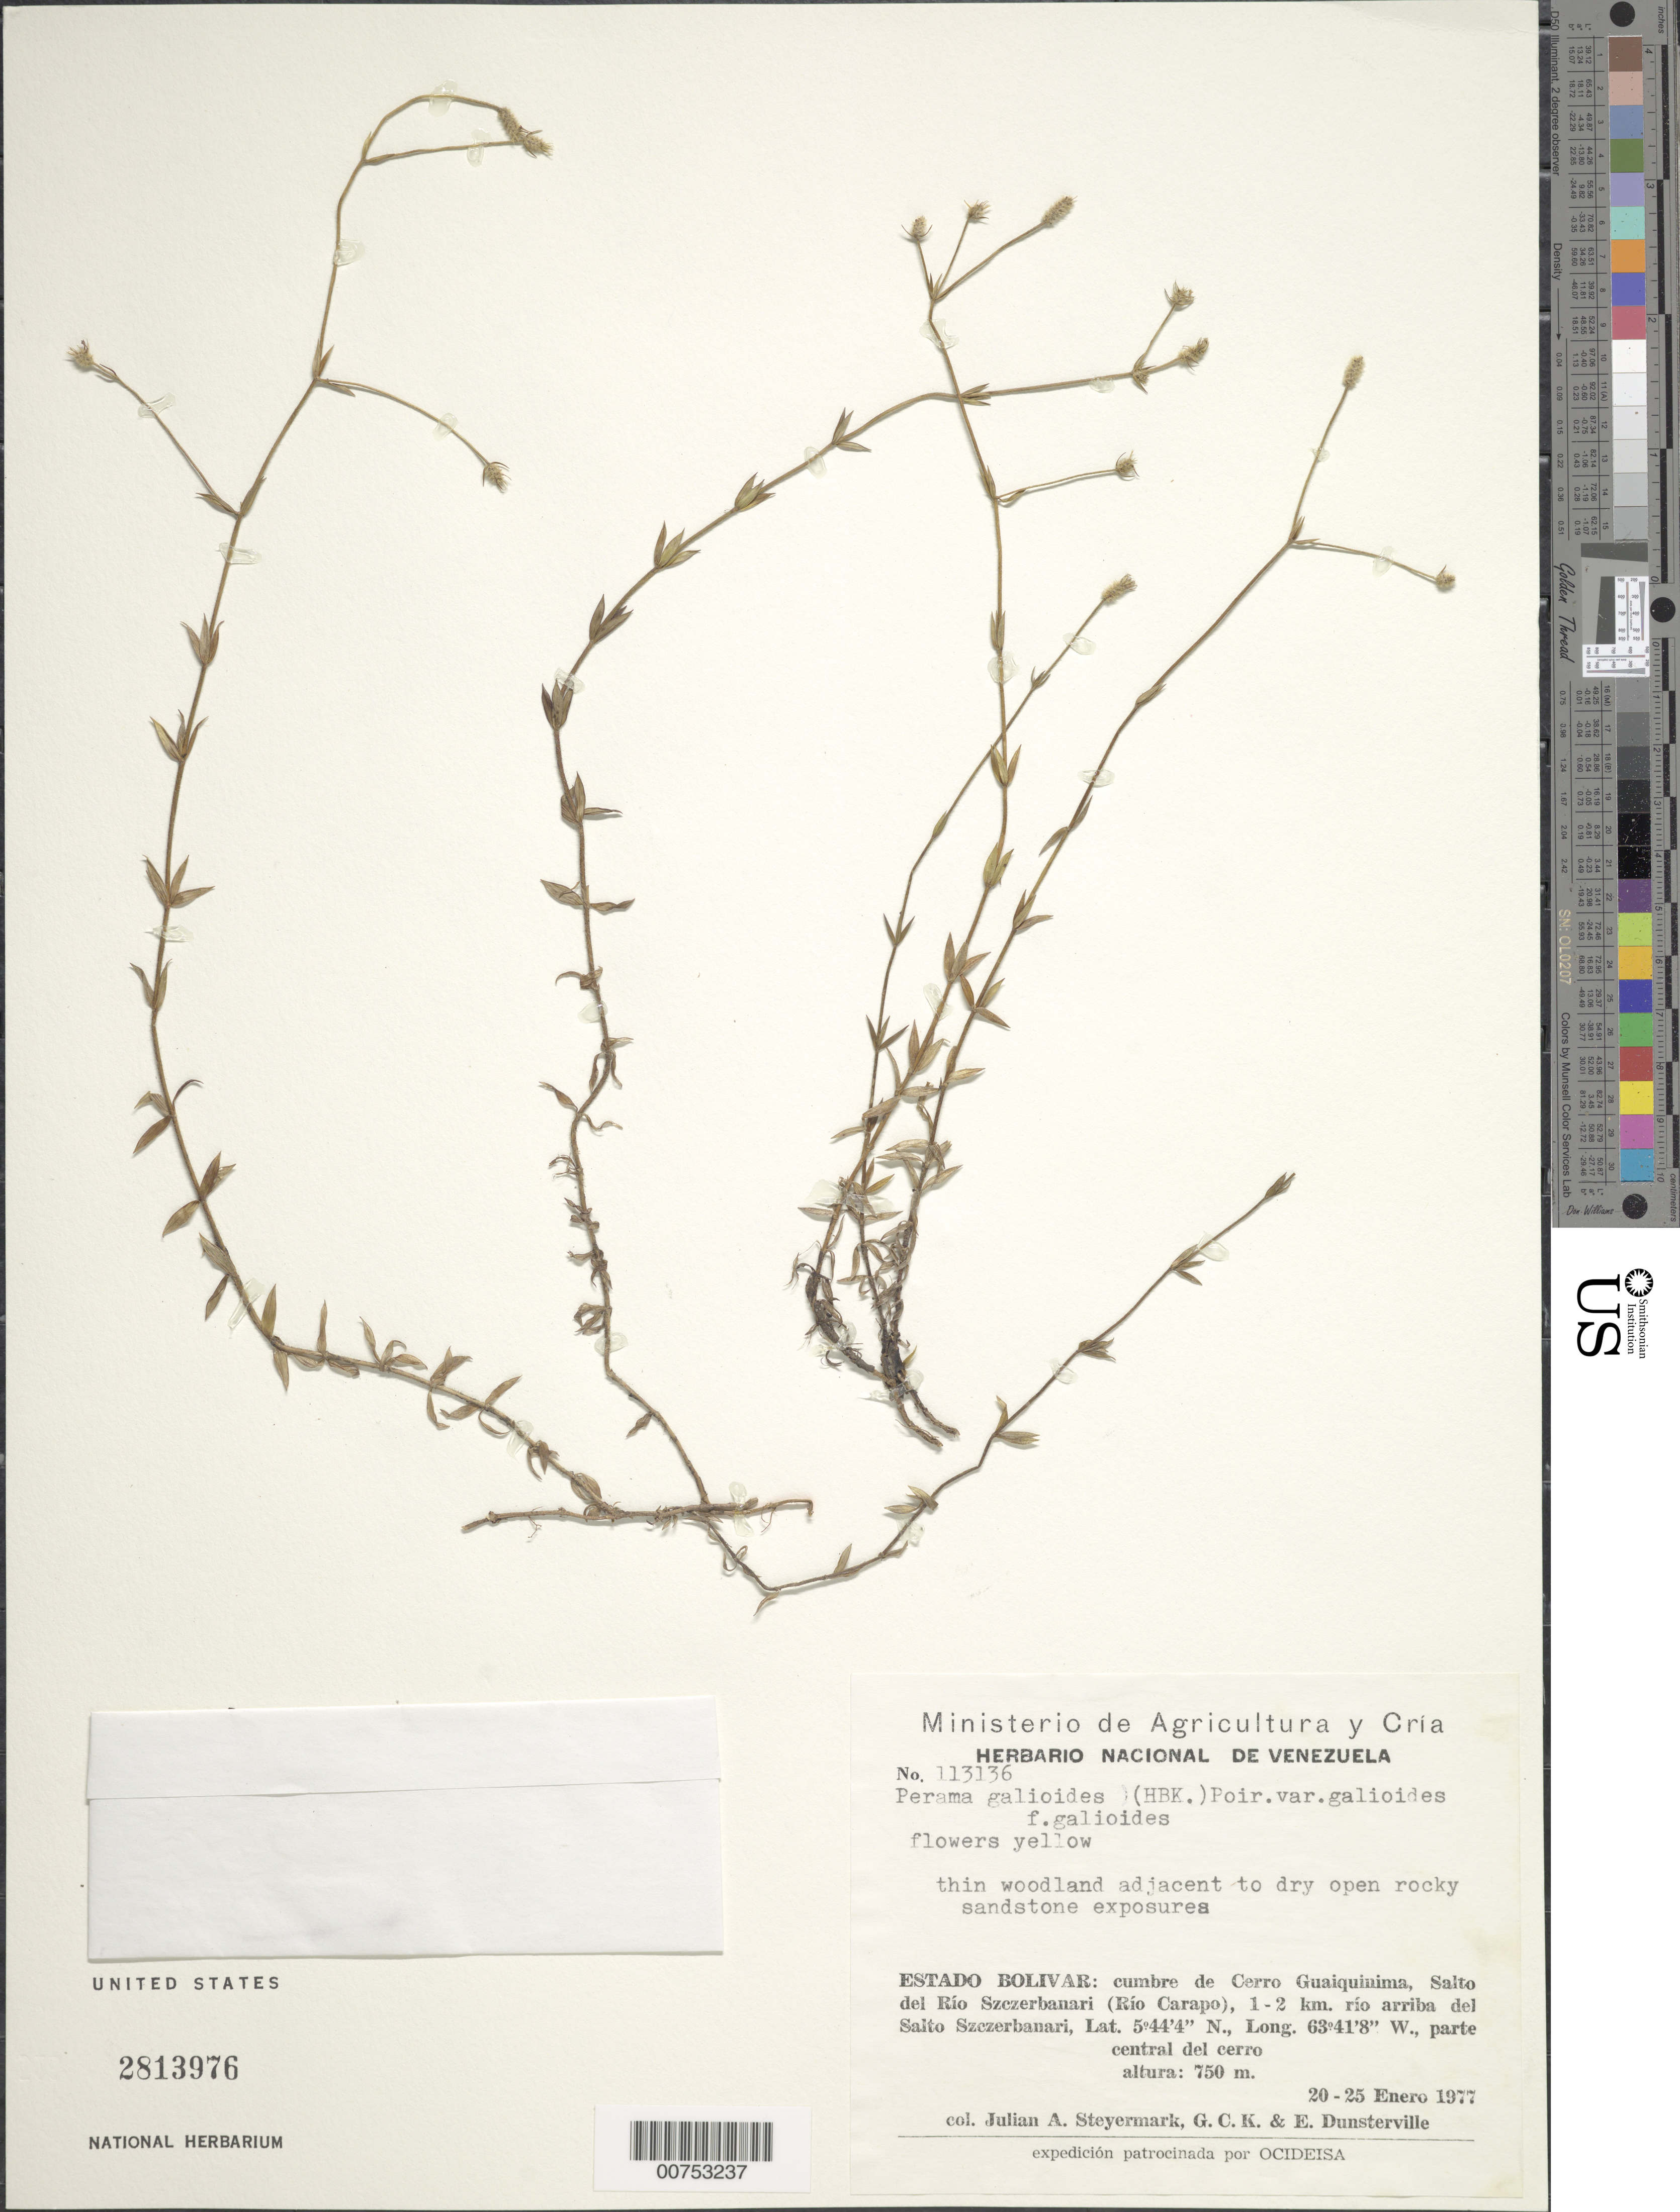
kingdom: Plantae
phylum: Tracheophyta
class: Magnoliopsida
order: Gentianales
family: Rubiaceae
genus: Perama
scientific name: Perama galioides var. galioides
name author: (Kunth) Poir.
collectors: J. Steyermark, G. C. K. Dunsterville & E. Dunsterville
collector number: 113136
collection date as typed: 20-Jan-77 to 25-Jan-77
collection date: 1977-01-20/1977-01-25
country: Venezuela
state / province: Bolívar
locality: Cerro Guaiquinima, summit, salto del Río Szczerbanari (Río Carapo), 1-2 km río arriba del Salto Szczerbanari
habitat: Parte central del cerro; thin woodland adjacent to dry open rocky sandstone exposures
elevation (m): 750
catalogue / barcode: US 2813976